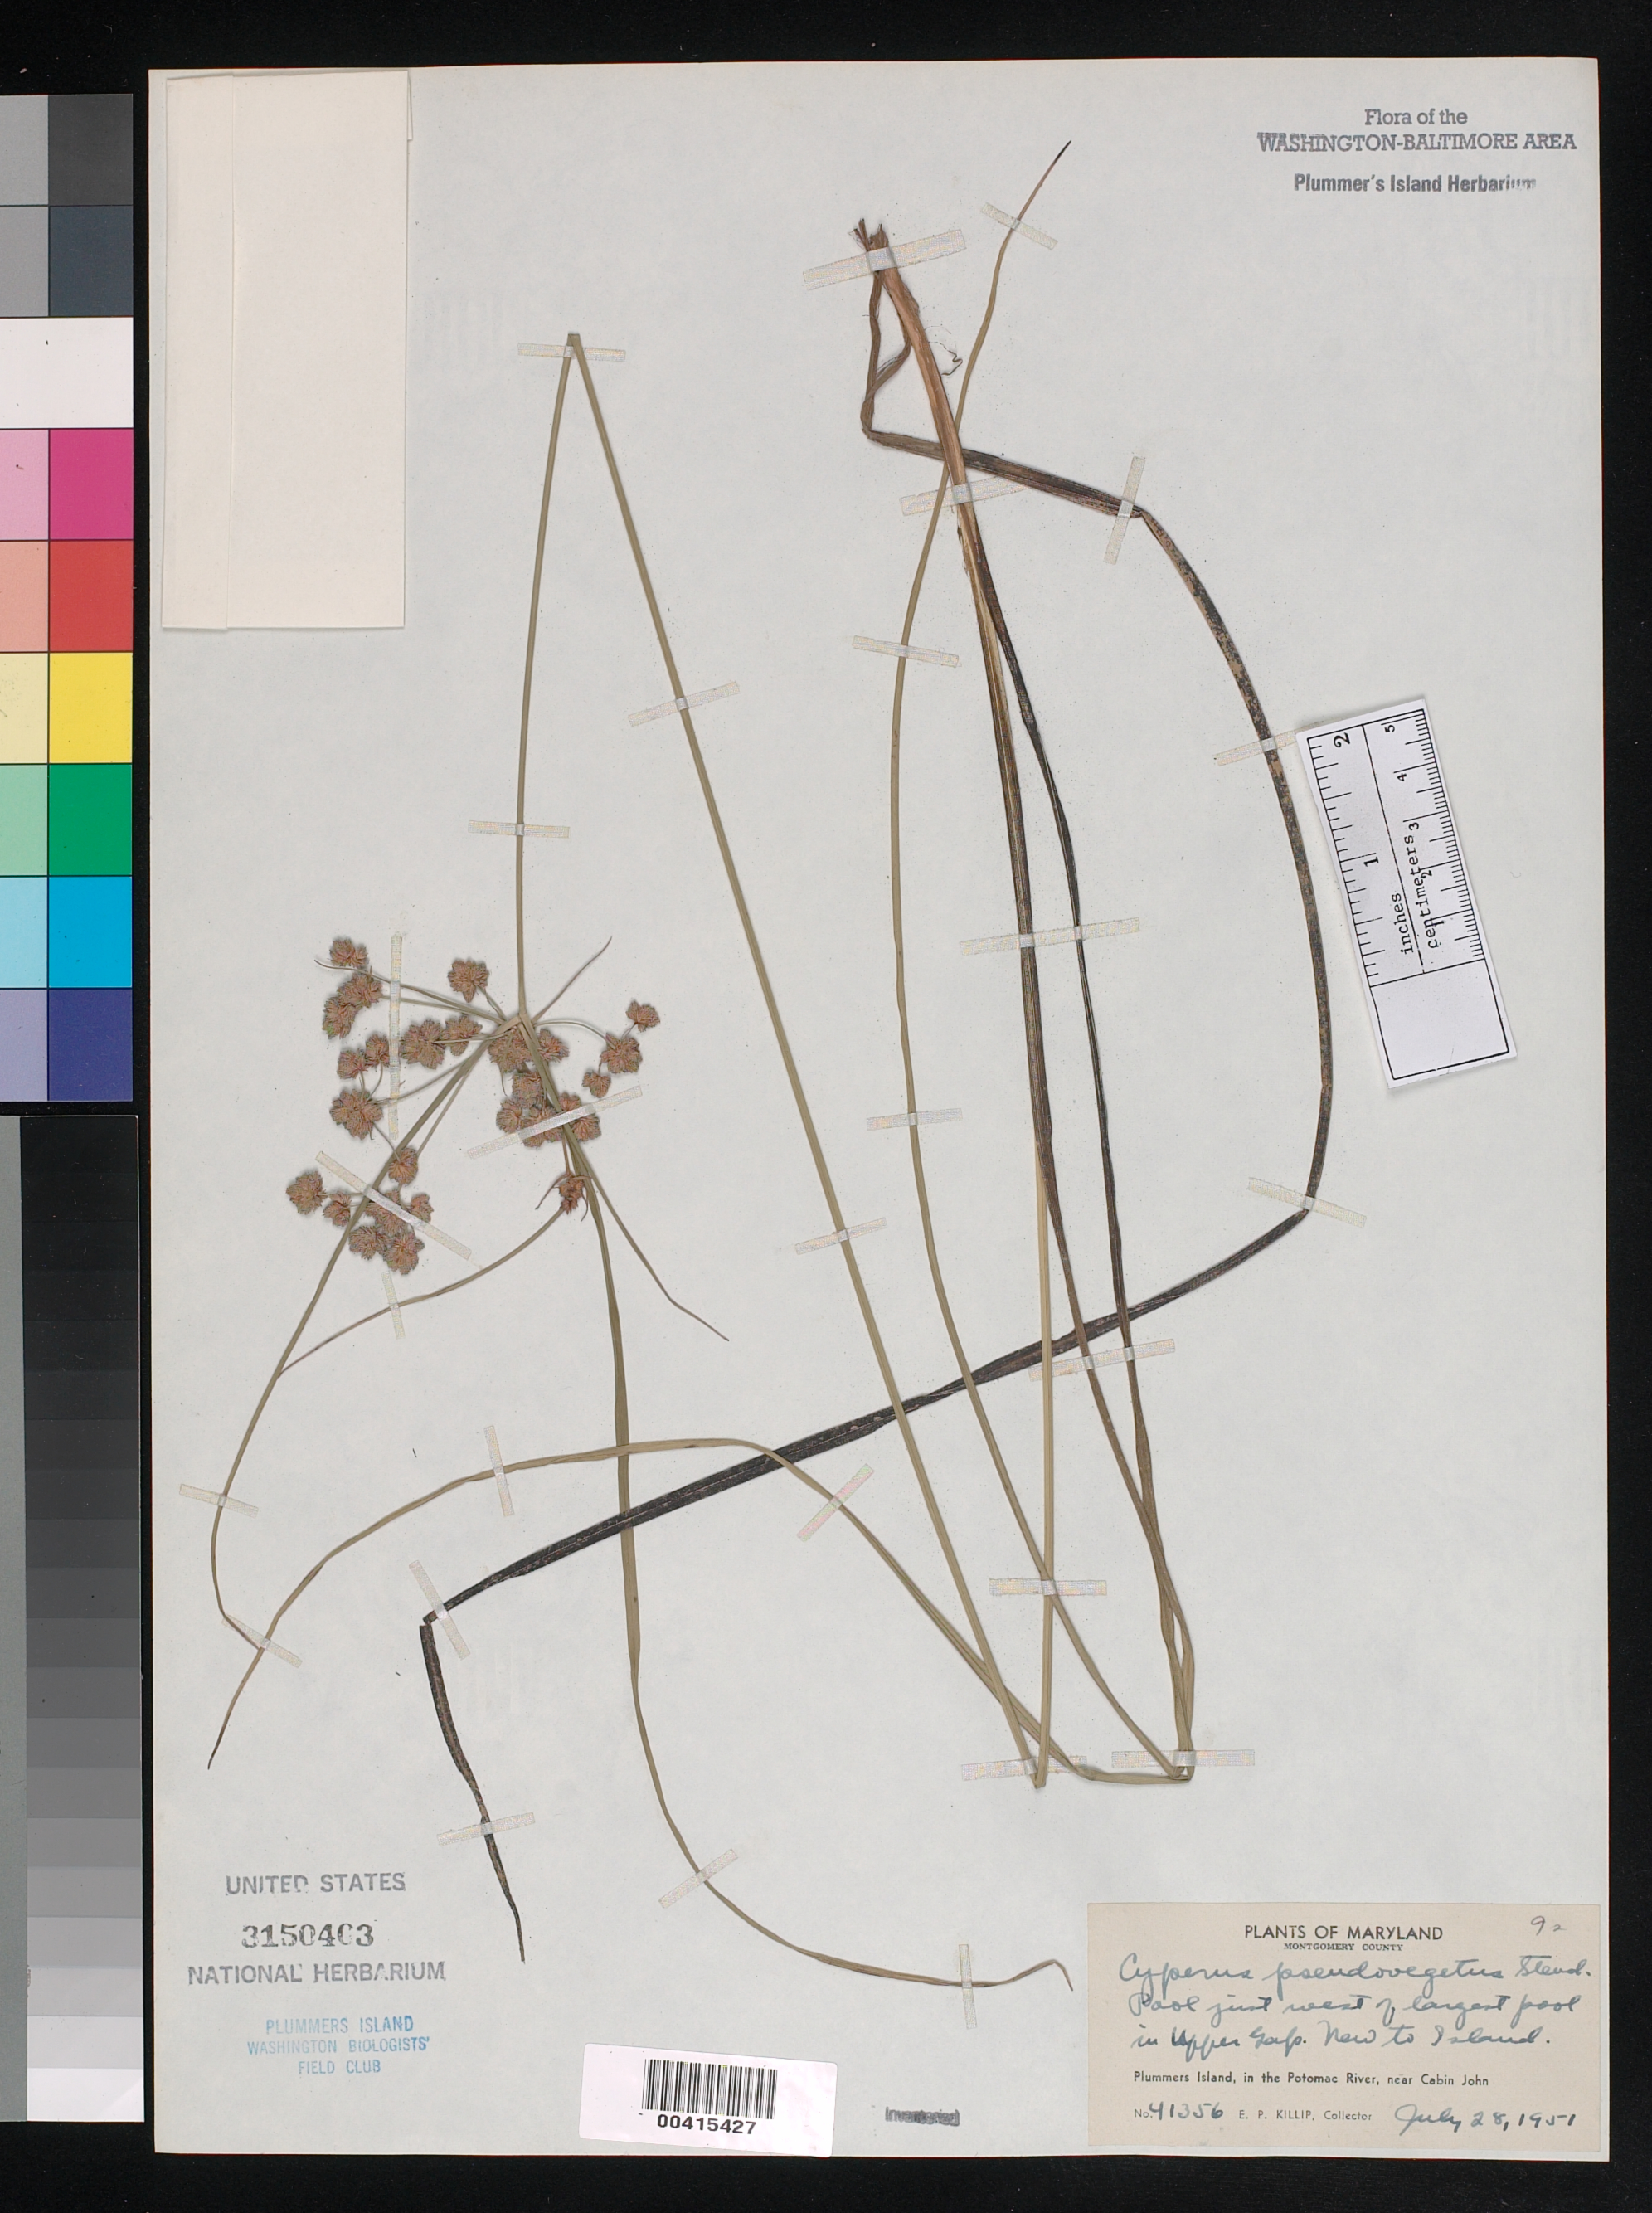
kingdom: Plantae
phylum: Tracheophyta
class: Liliopsida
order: Poales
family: Cyperaceae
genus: Cyperus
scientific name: Cyperus pseudovegetus Steud.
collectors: E. P. Killip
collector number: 41356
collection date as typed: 28 Jul 1951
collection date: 1951-07-28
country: United States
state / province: Maryland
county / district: Montgomery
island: Plummers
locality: Plummer's Island; just west of largest pool in Upper Gap C. & O. Canal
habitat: Pool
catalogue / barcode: US 3150403